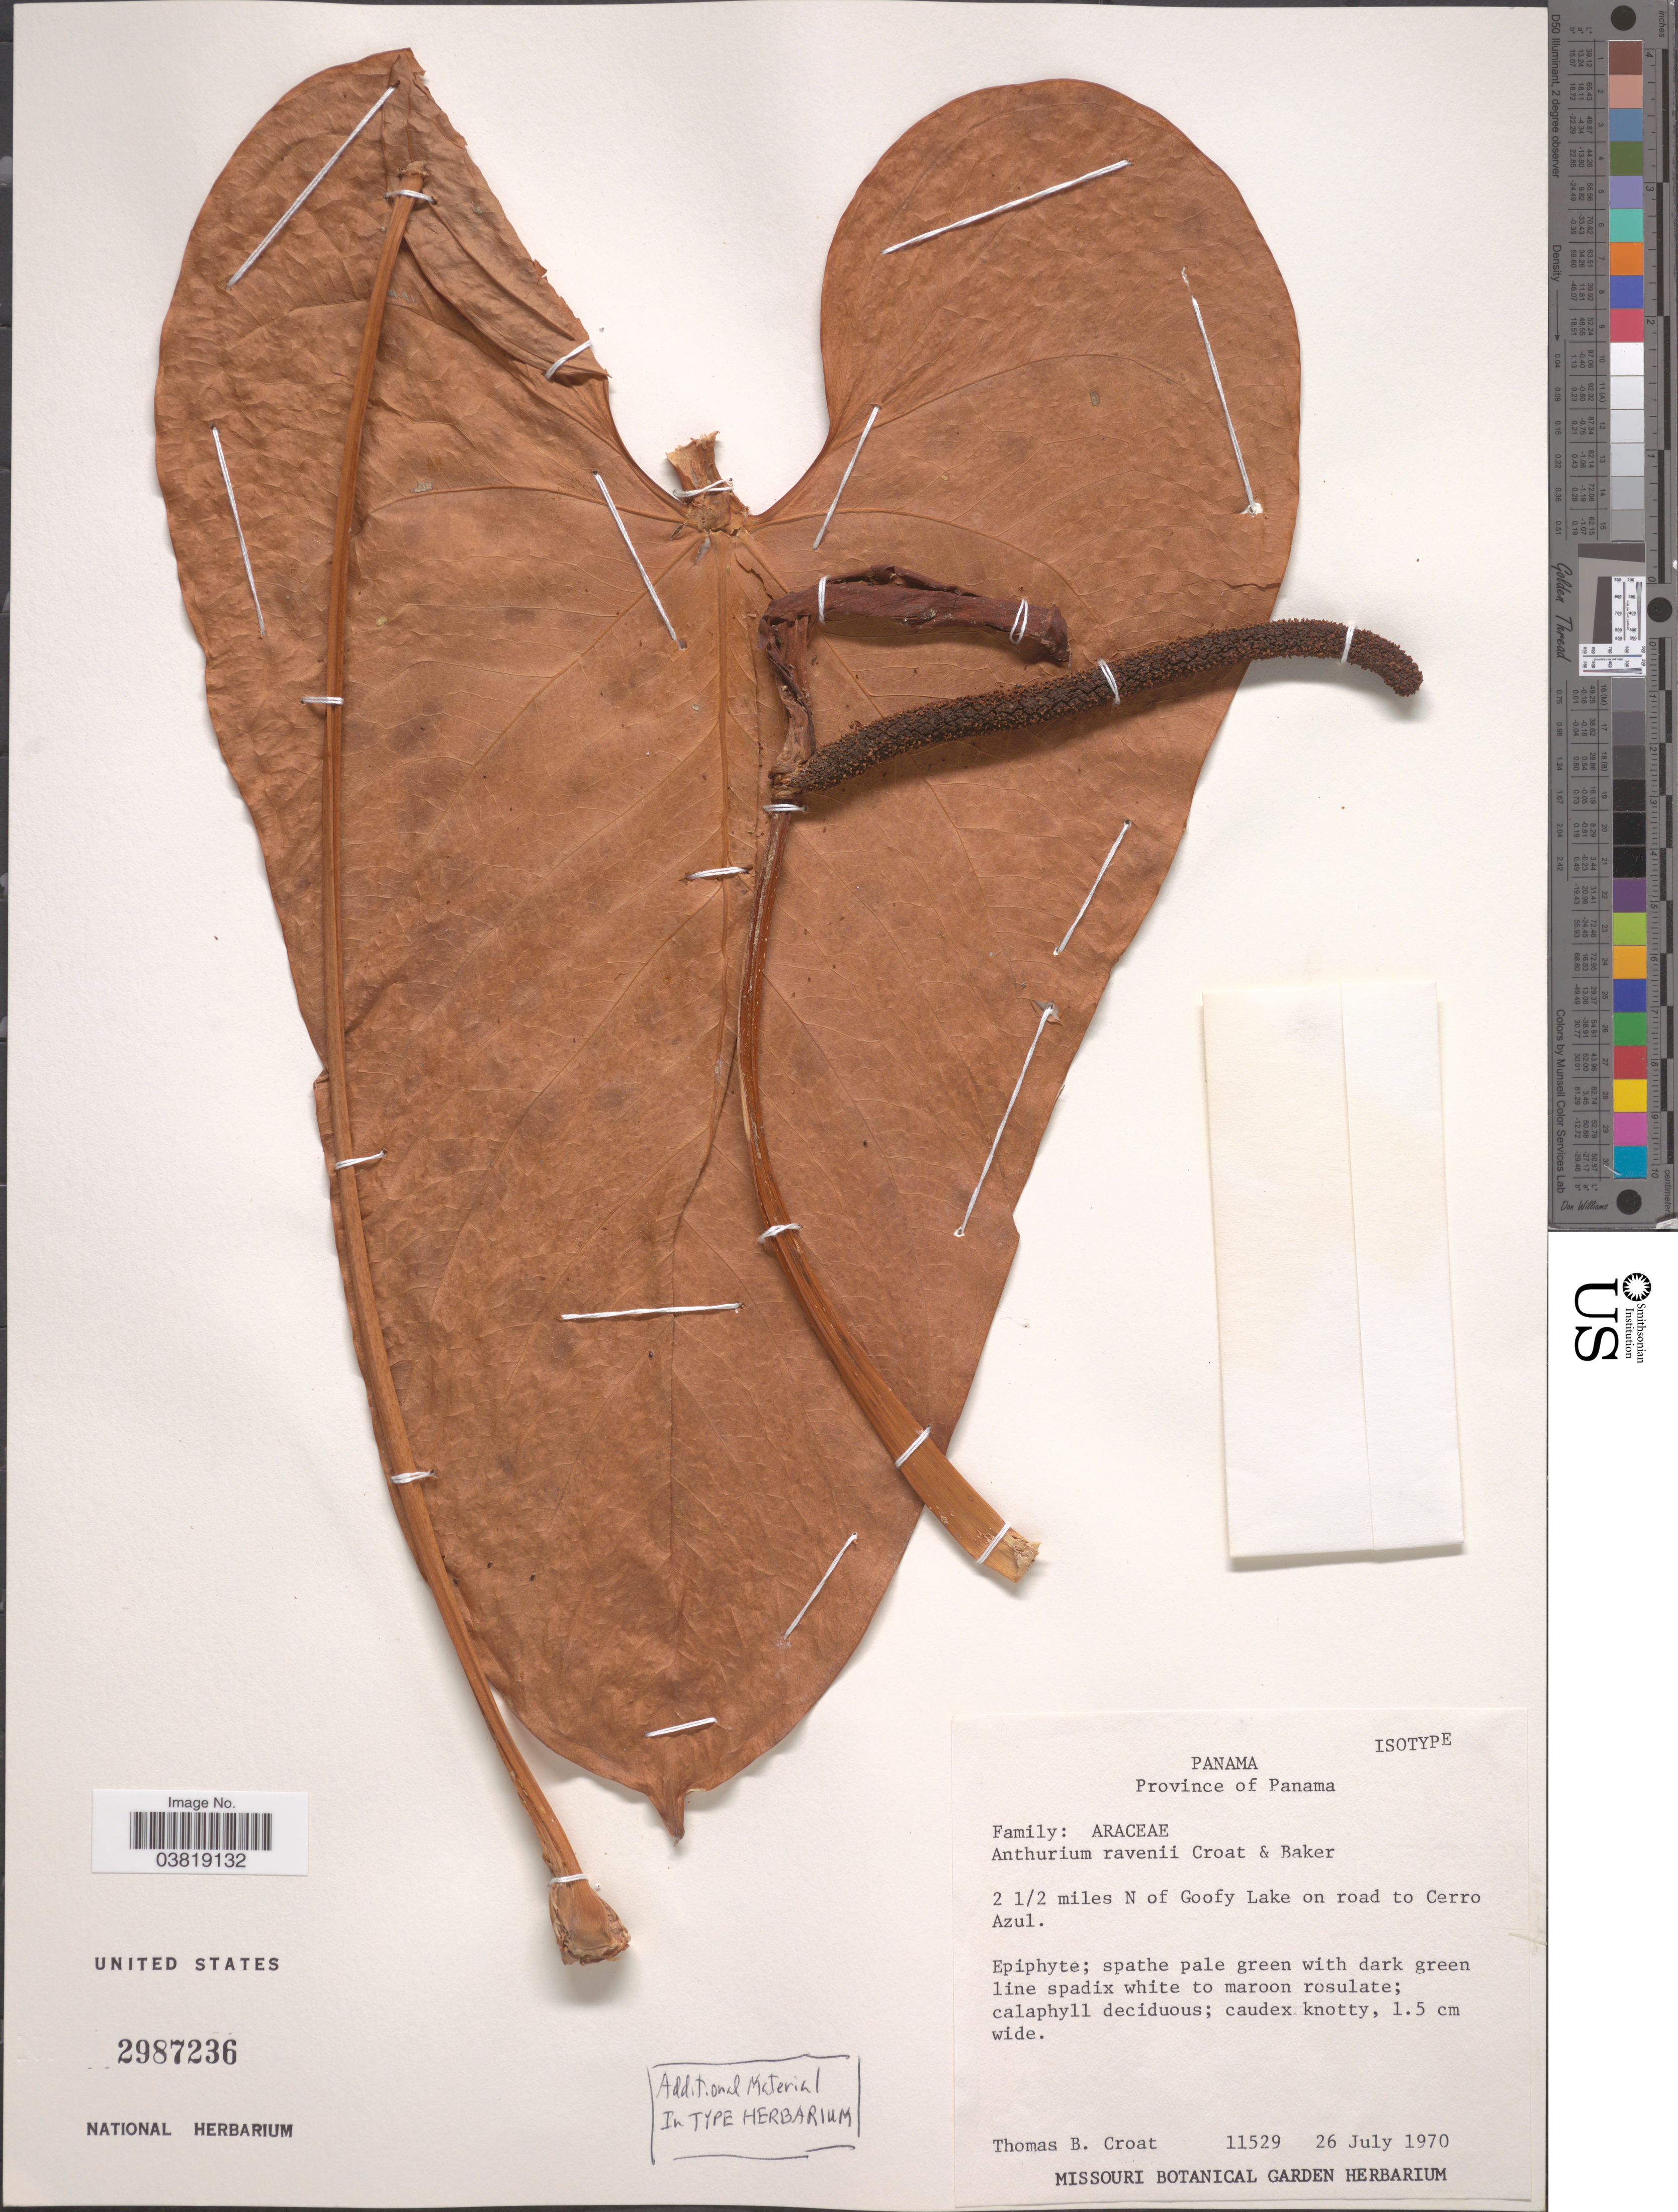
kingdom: Plantae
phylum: Tracheophyta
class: Liliopsida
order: Alismatales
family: Araceae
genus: Anthurium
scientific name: Anthurium ravenii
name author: Croat & R.A. Baker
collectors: T. B. Croat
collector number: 11529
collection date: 1970-07-26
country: Panama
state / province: Panamá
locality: Province of Panama. 2 1/2 miles N of Goofy Lake on road to Cerro Azul.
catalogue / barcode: US 2987236